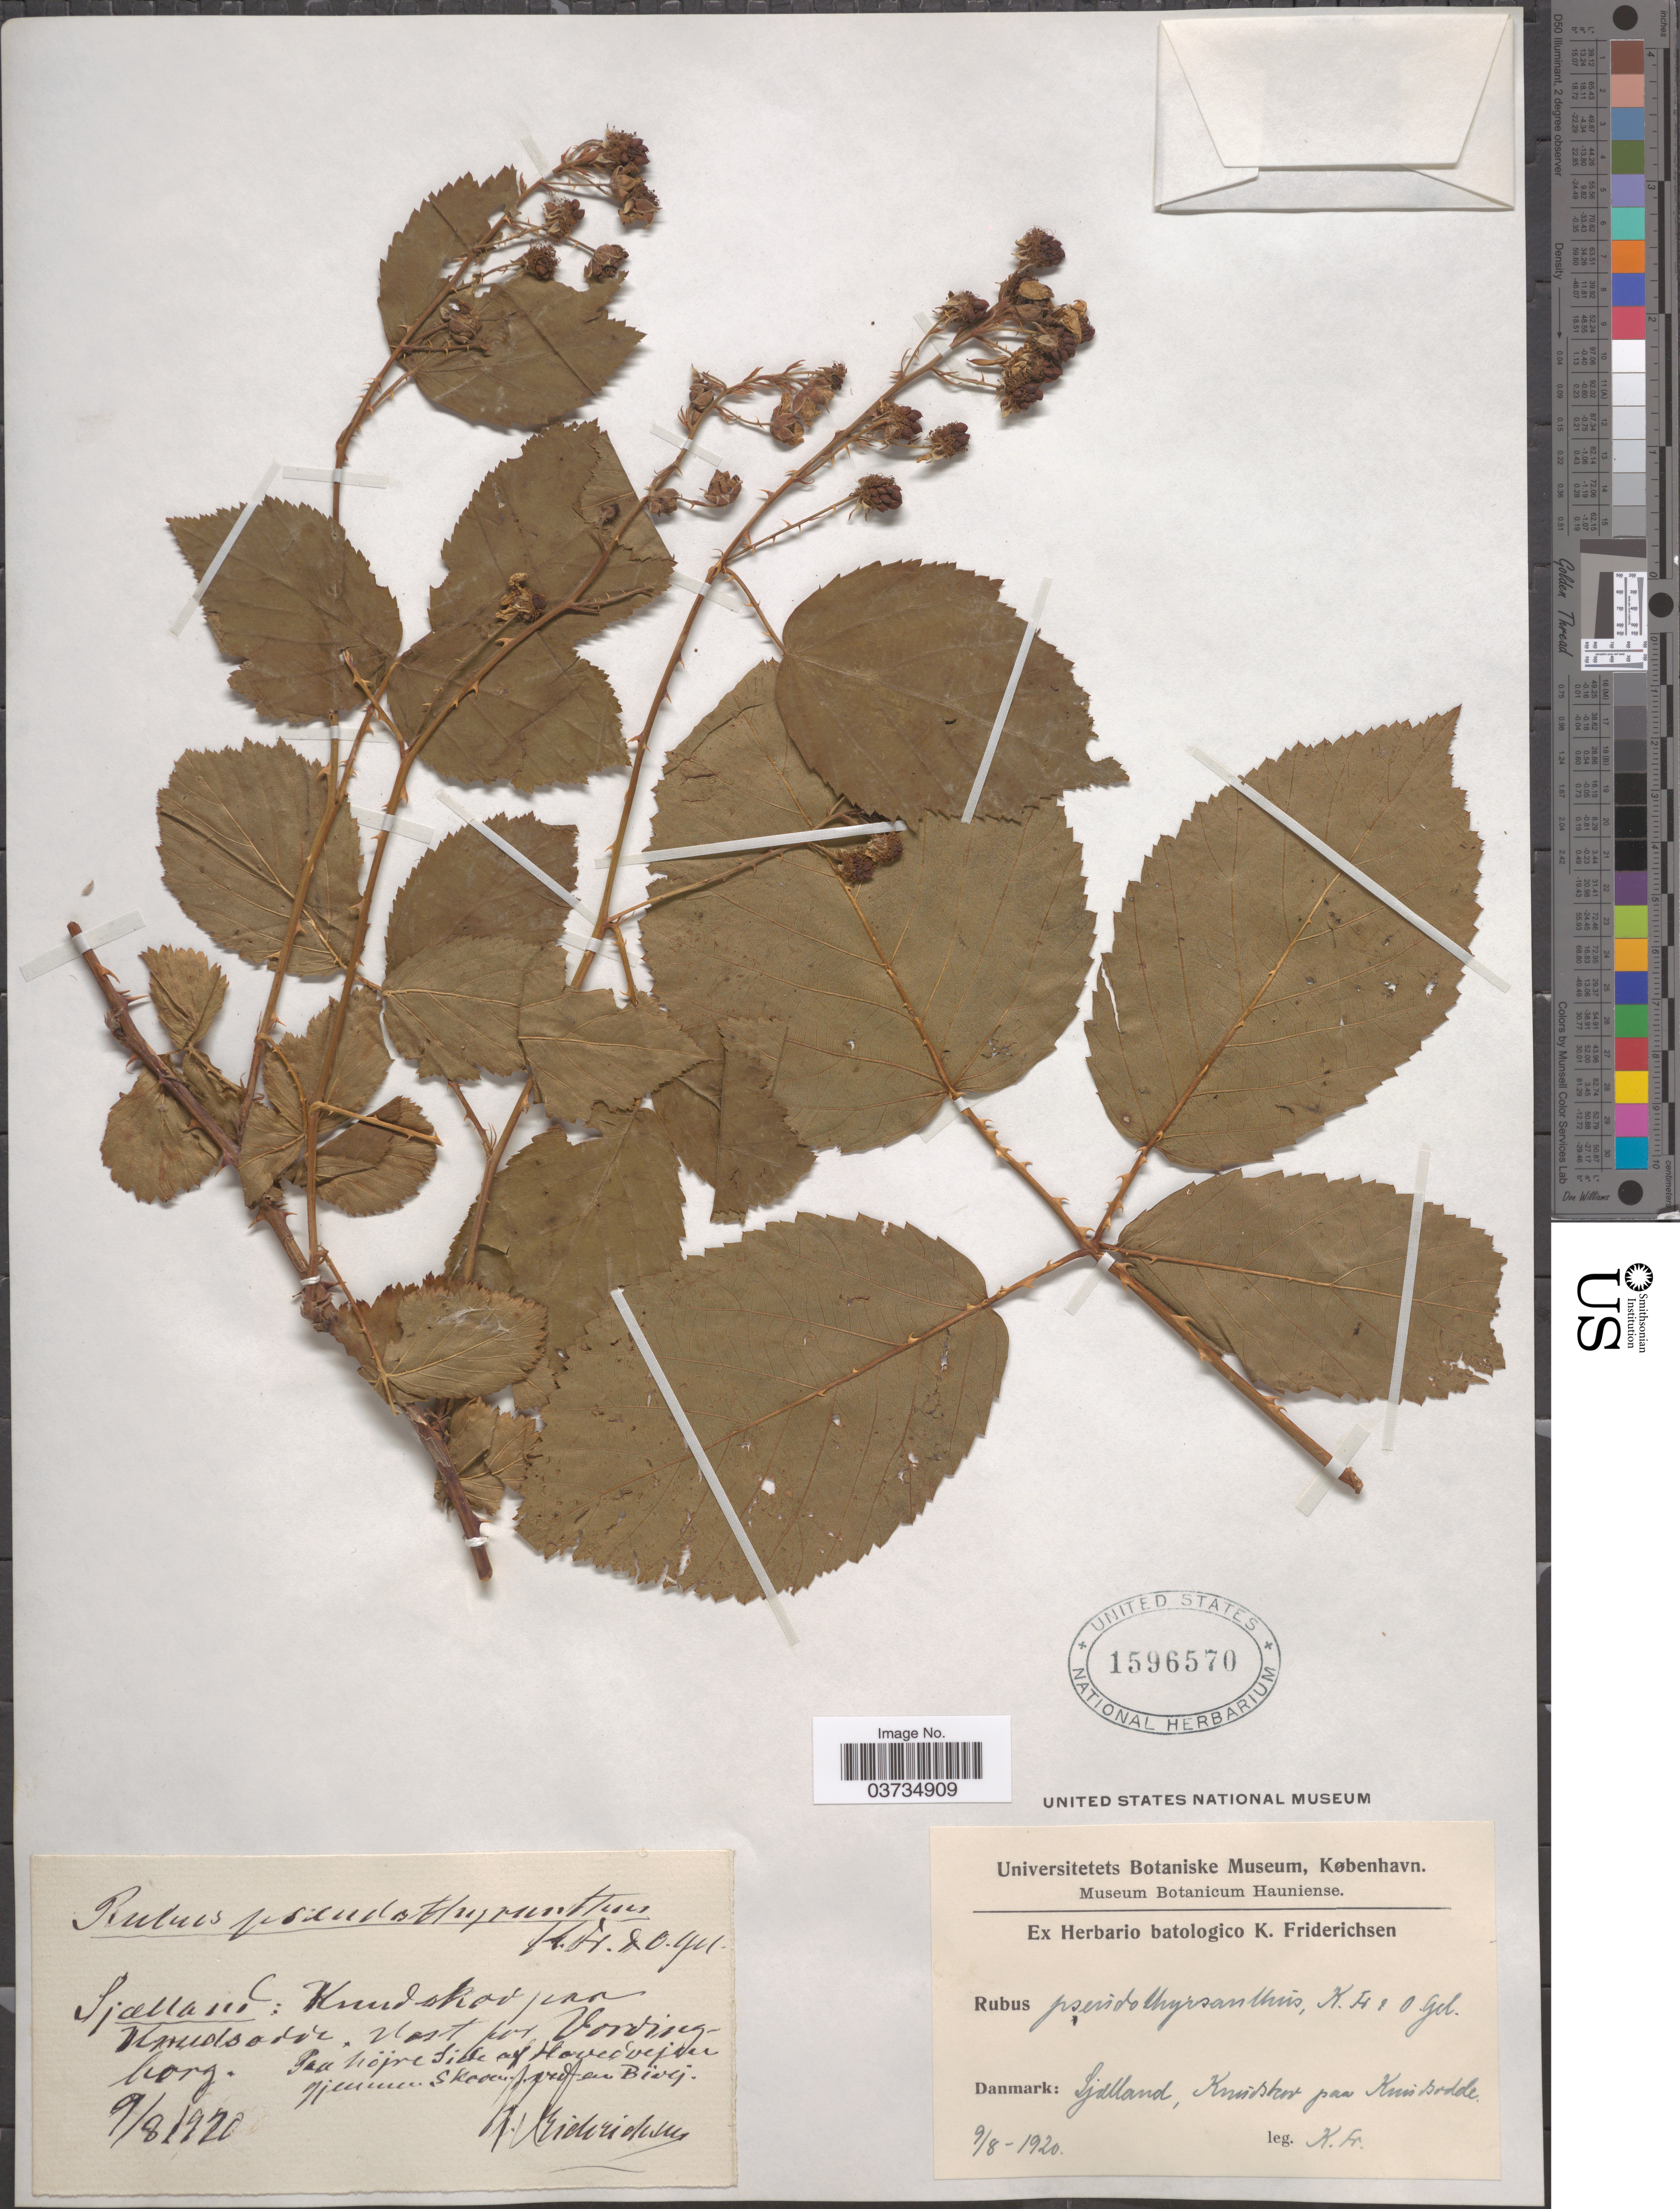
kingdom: Plantae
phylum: Tracheophyta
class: Magnoliopsida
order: Rosales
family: Rosaceae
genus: Rubus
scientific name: Rubus pseudothyrsanthus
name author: (Frid. & Gelert) Frid. & Gelert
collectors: K. Friderichsen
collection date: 1920-08-09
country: Denmark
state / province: Sjæland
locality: Danmark: Sjalland, Knudskov paa Knudsodde.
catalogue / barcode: US 1596570